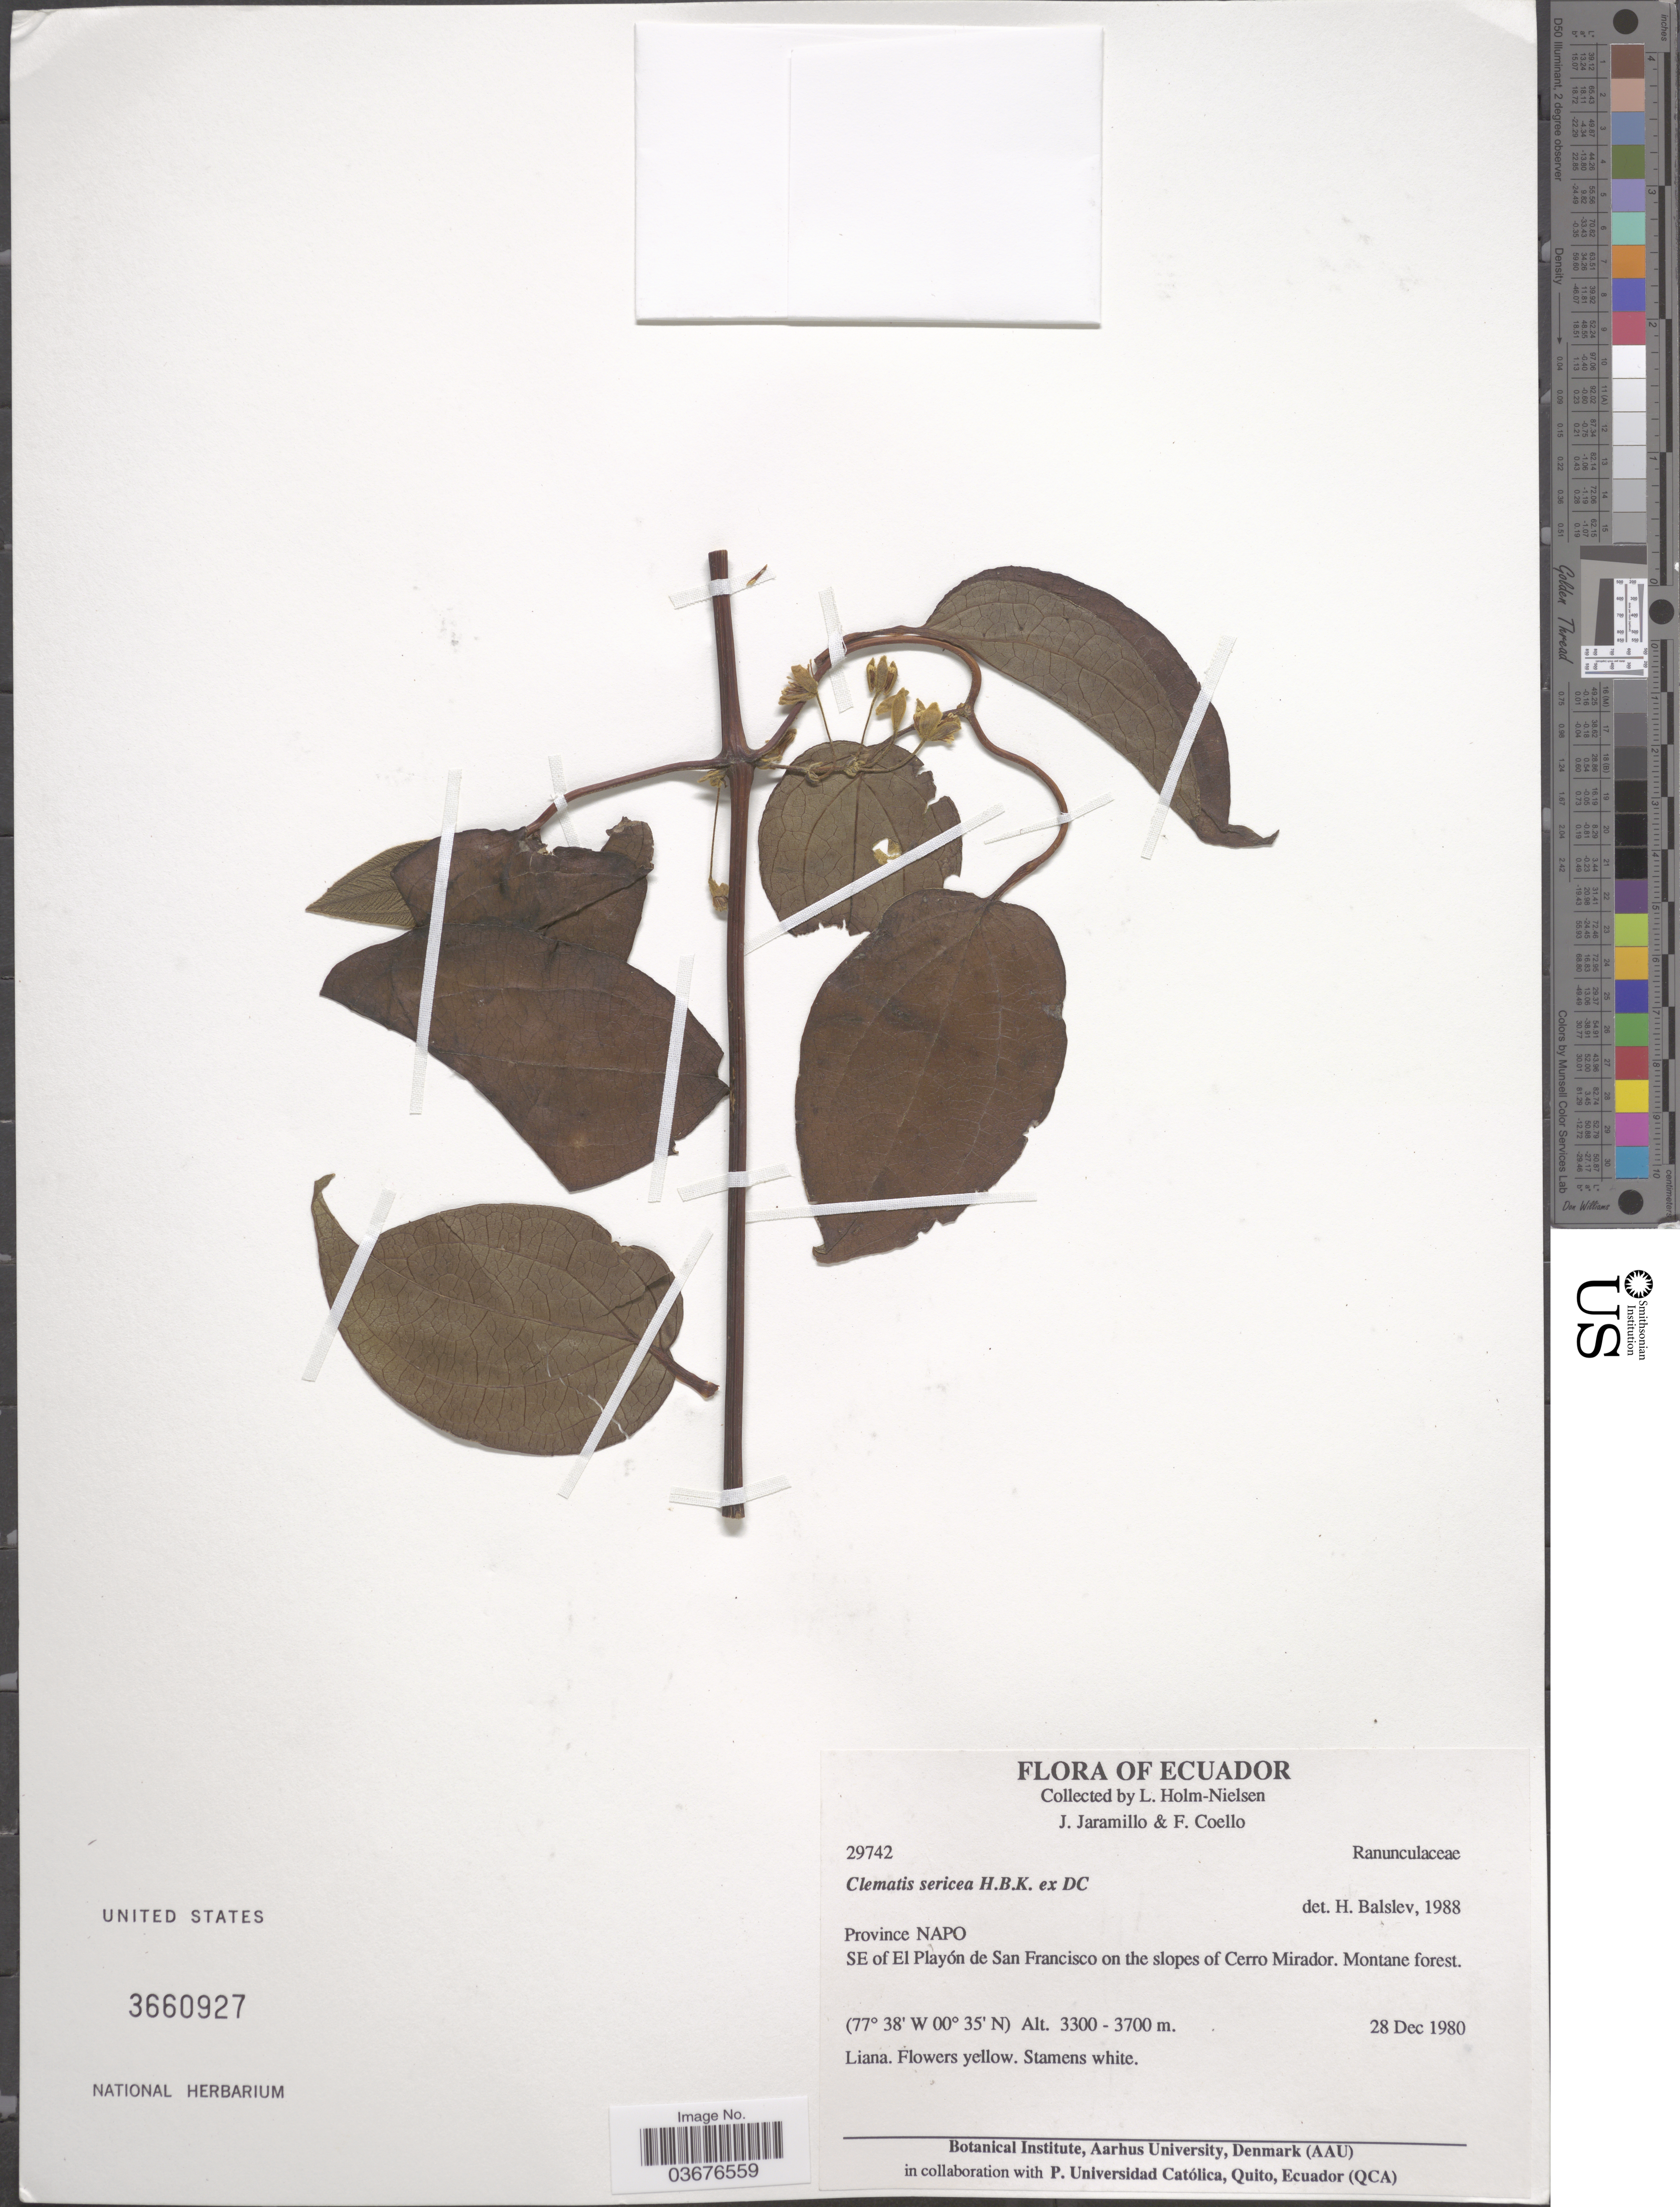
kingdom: Plantae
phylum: Tracheophyta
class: Magnoliopsida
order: Ranunculales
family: Ranunculaceae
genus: Clematis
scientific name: Clematis sericea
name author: Michx.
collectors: L. Holm-Nielsen, J. Jaramillo & F. Coello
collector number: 29742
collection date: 1980-12-28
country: Ecuador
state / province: Napo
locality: SE of El Playón de San Francisco on the slopes of Cerro Mirador. Montane forest.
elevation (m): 3300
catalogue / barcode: US 3660927